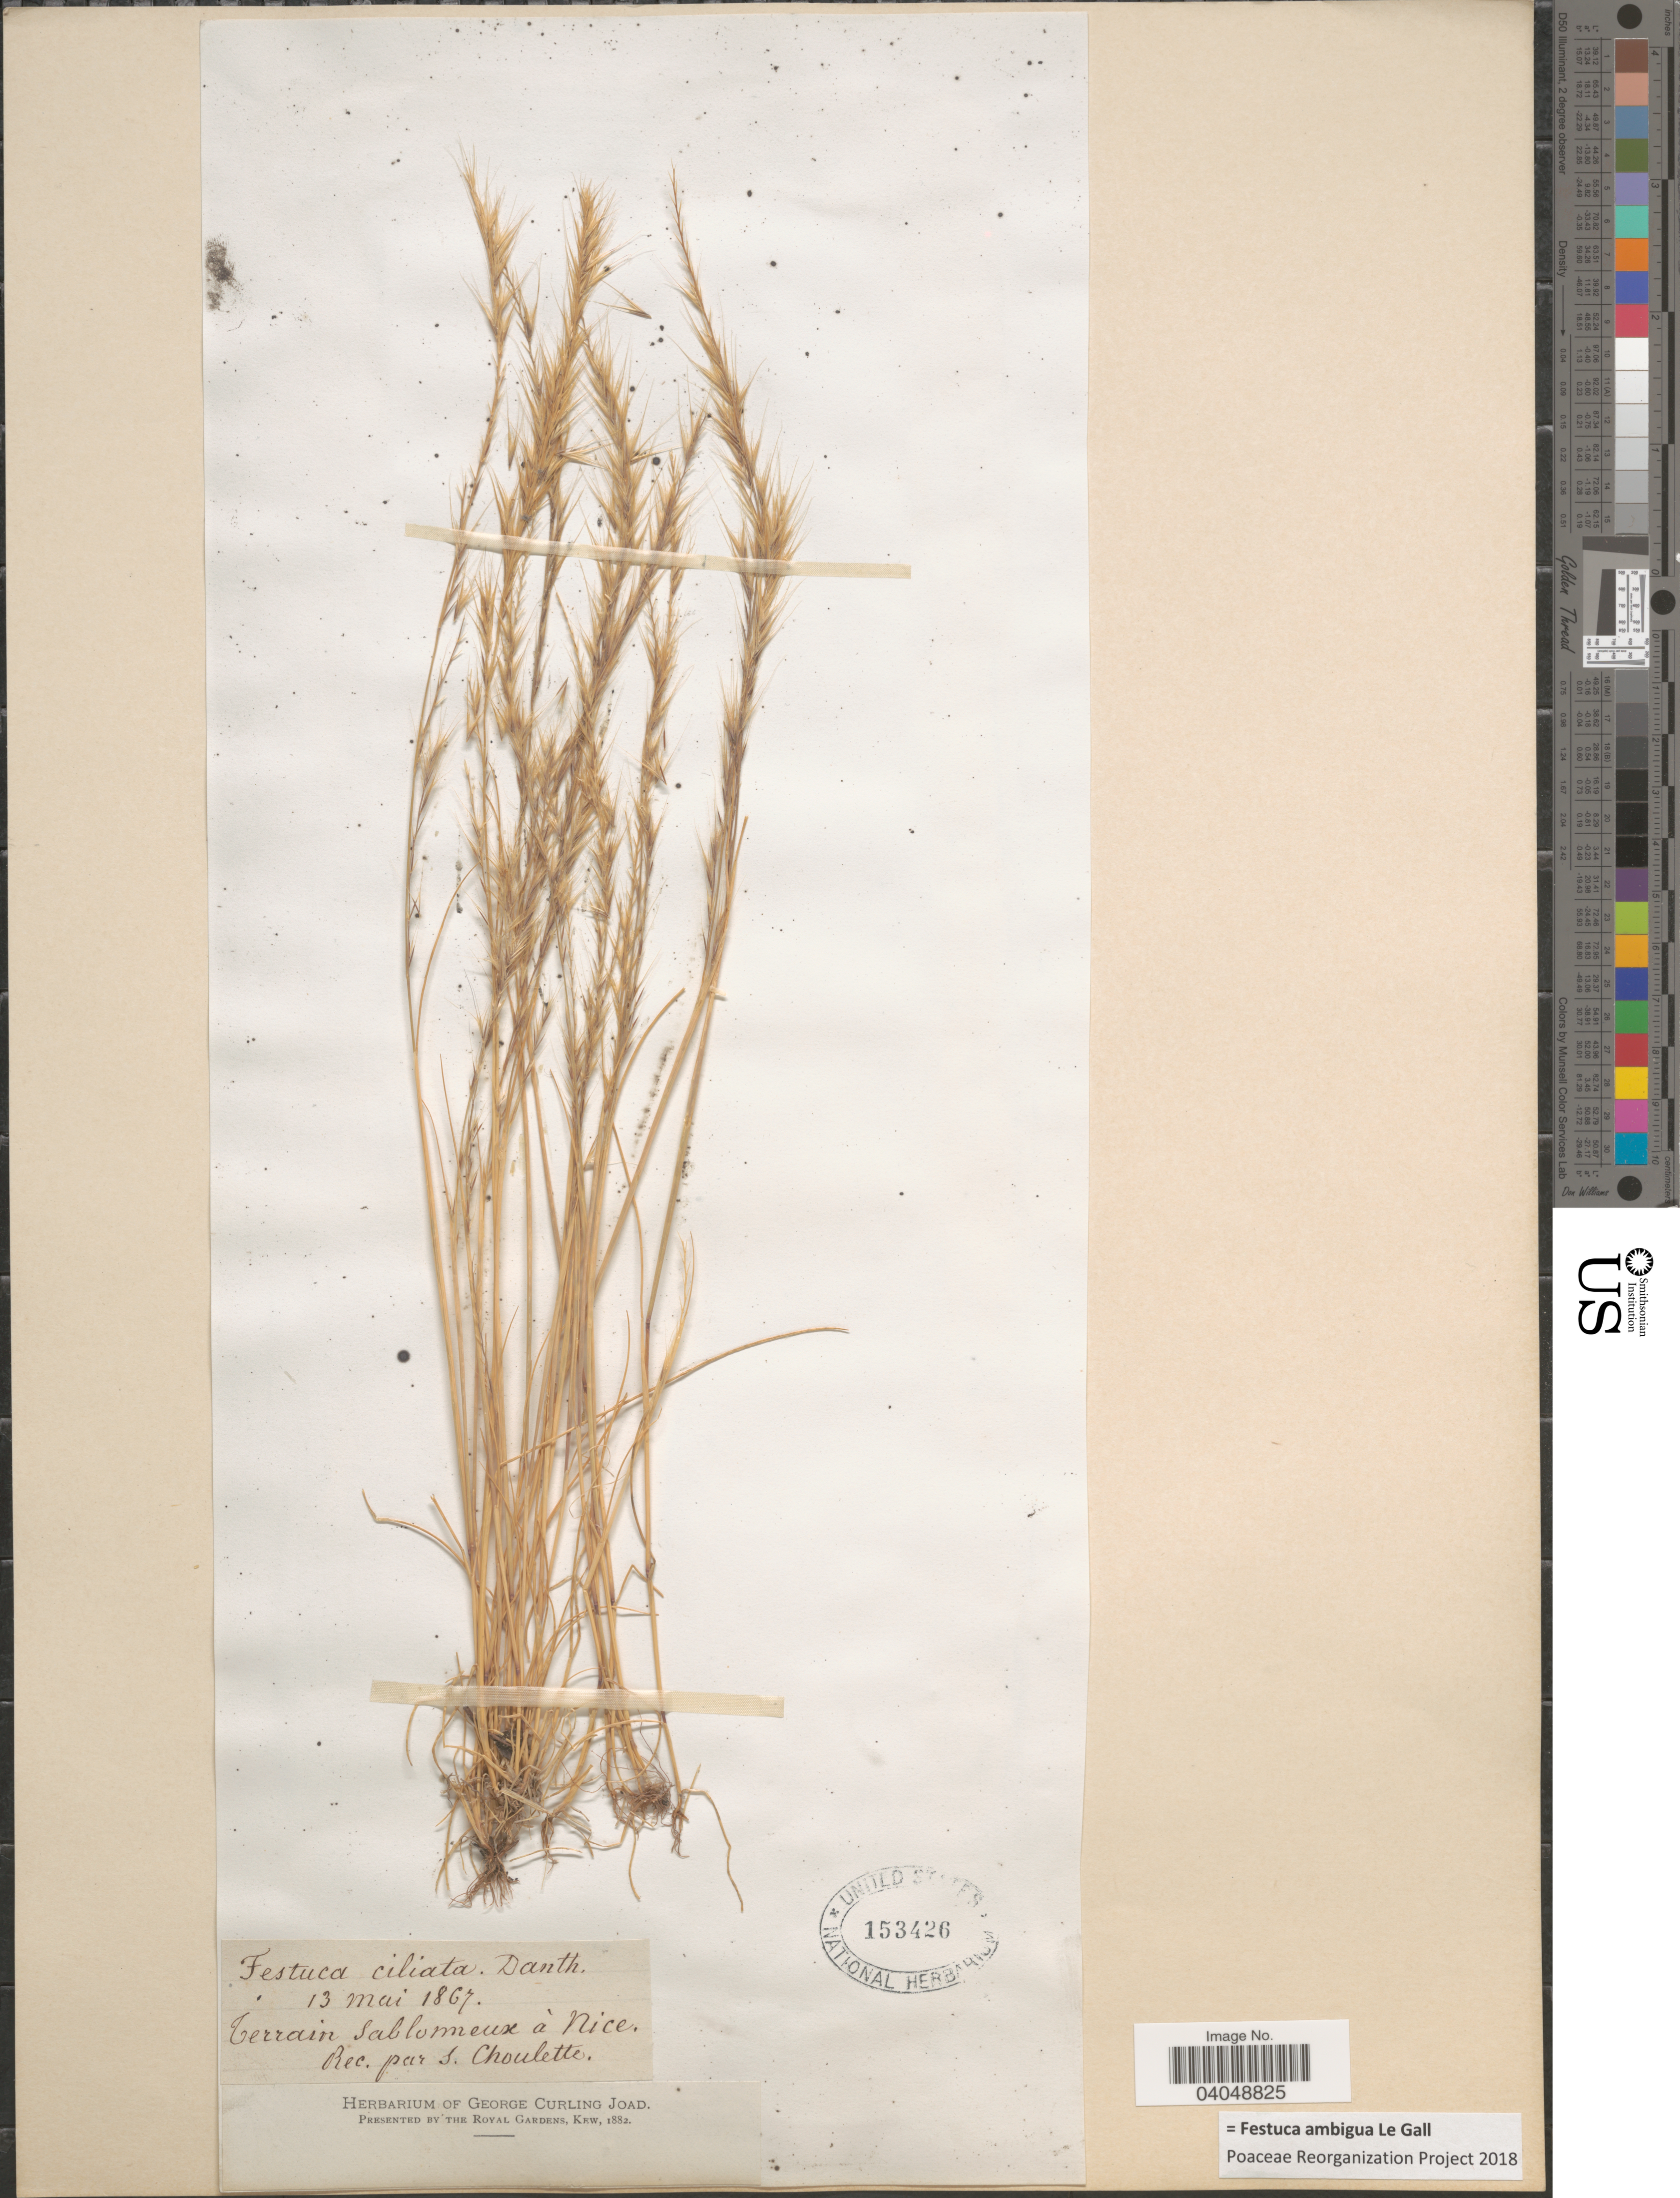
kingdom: Plantae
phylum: Tracheophyta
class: Liliopsida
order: Poales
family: Poaceae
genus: Festuca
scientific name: Festuca ambigua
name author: Le Gall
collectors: J. Choulette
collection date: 1867-05-13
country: France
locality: Terrain Sablonneux à Nice.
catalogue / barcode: US 153426